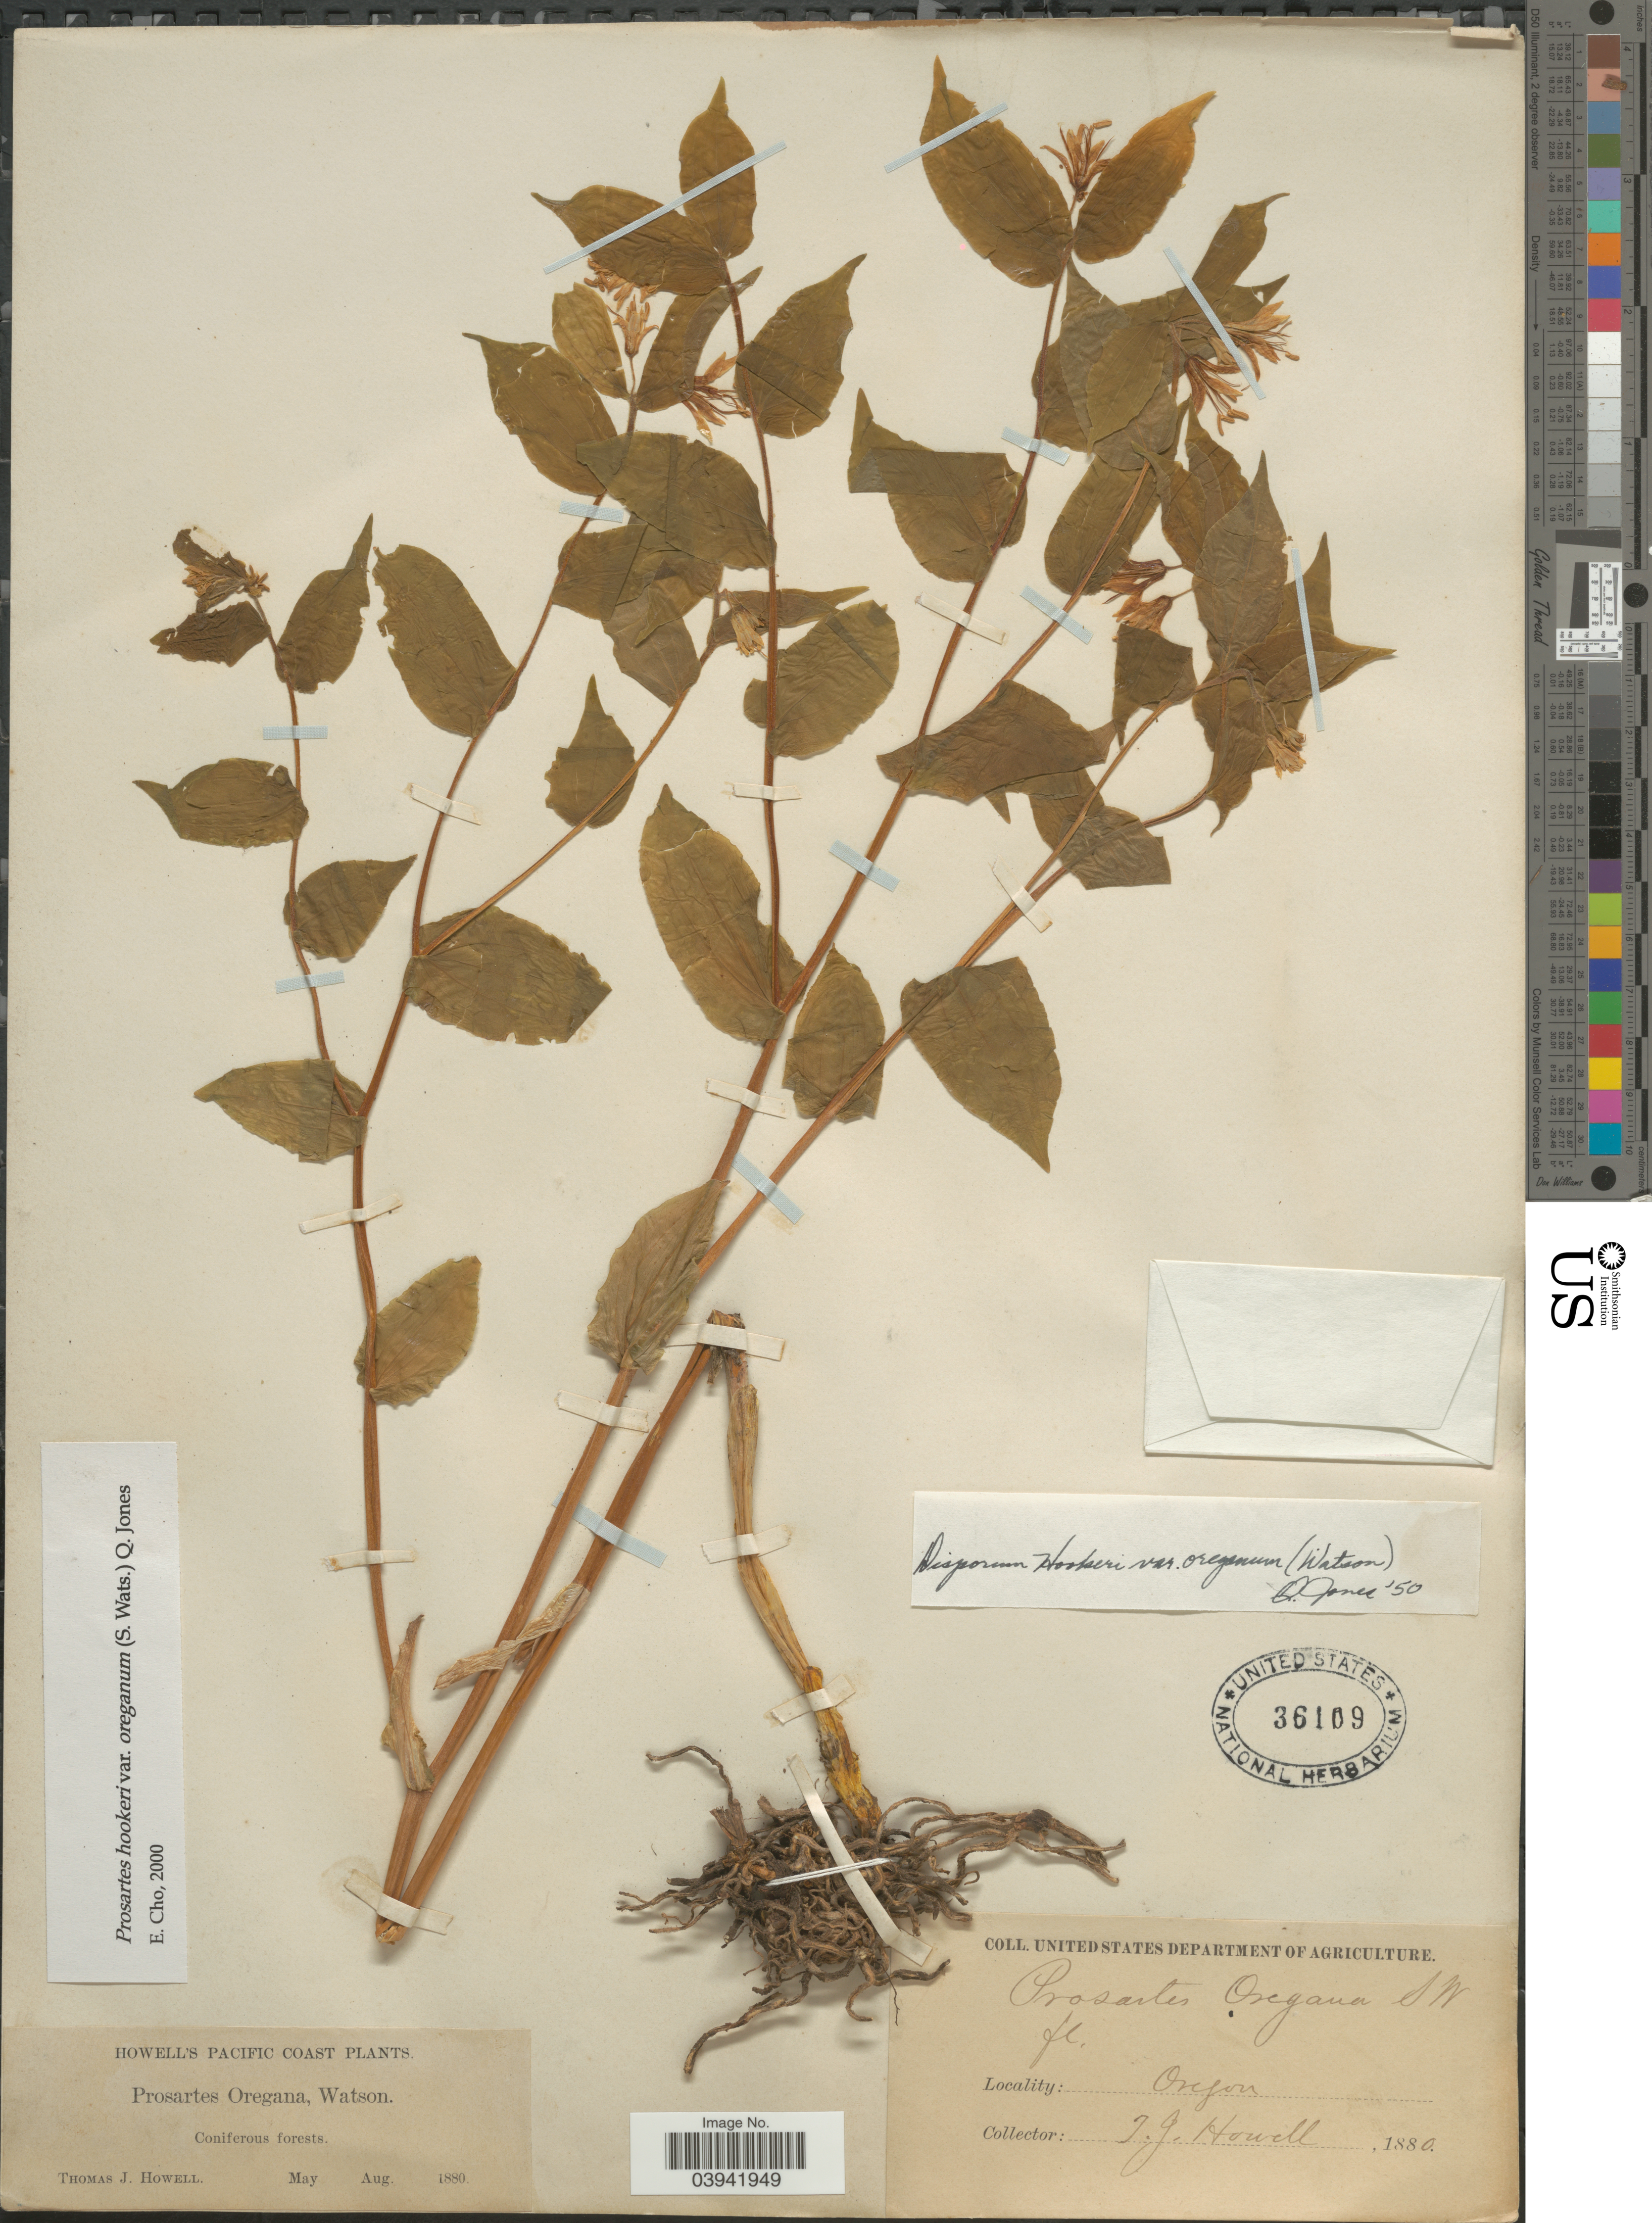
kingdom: Plantae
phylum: Tracheophyta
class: Liliopsida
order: Liliales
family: Liliaceae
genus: Prosartes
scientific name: Prosartes hookeri var. oregana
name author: (S. Watson) Kartesz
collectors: T. J. Howell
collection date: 1880-05/1880-08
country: United States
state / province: Oregon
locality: Pacific Coast. Coniferous forests.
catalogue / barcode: US 36109